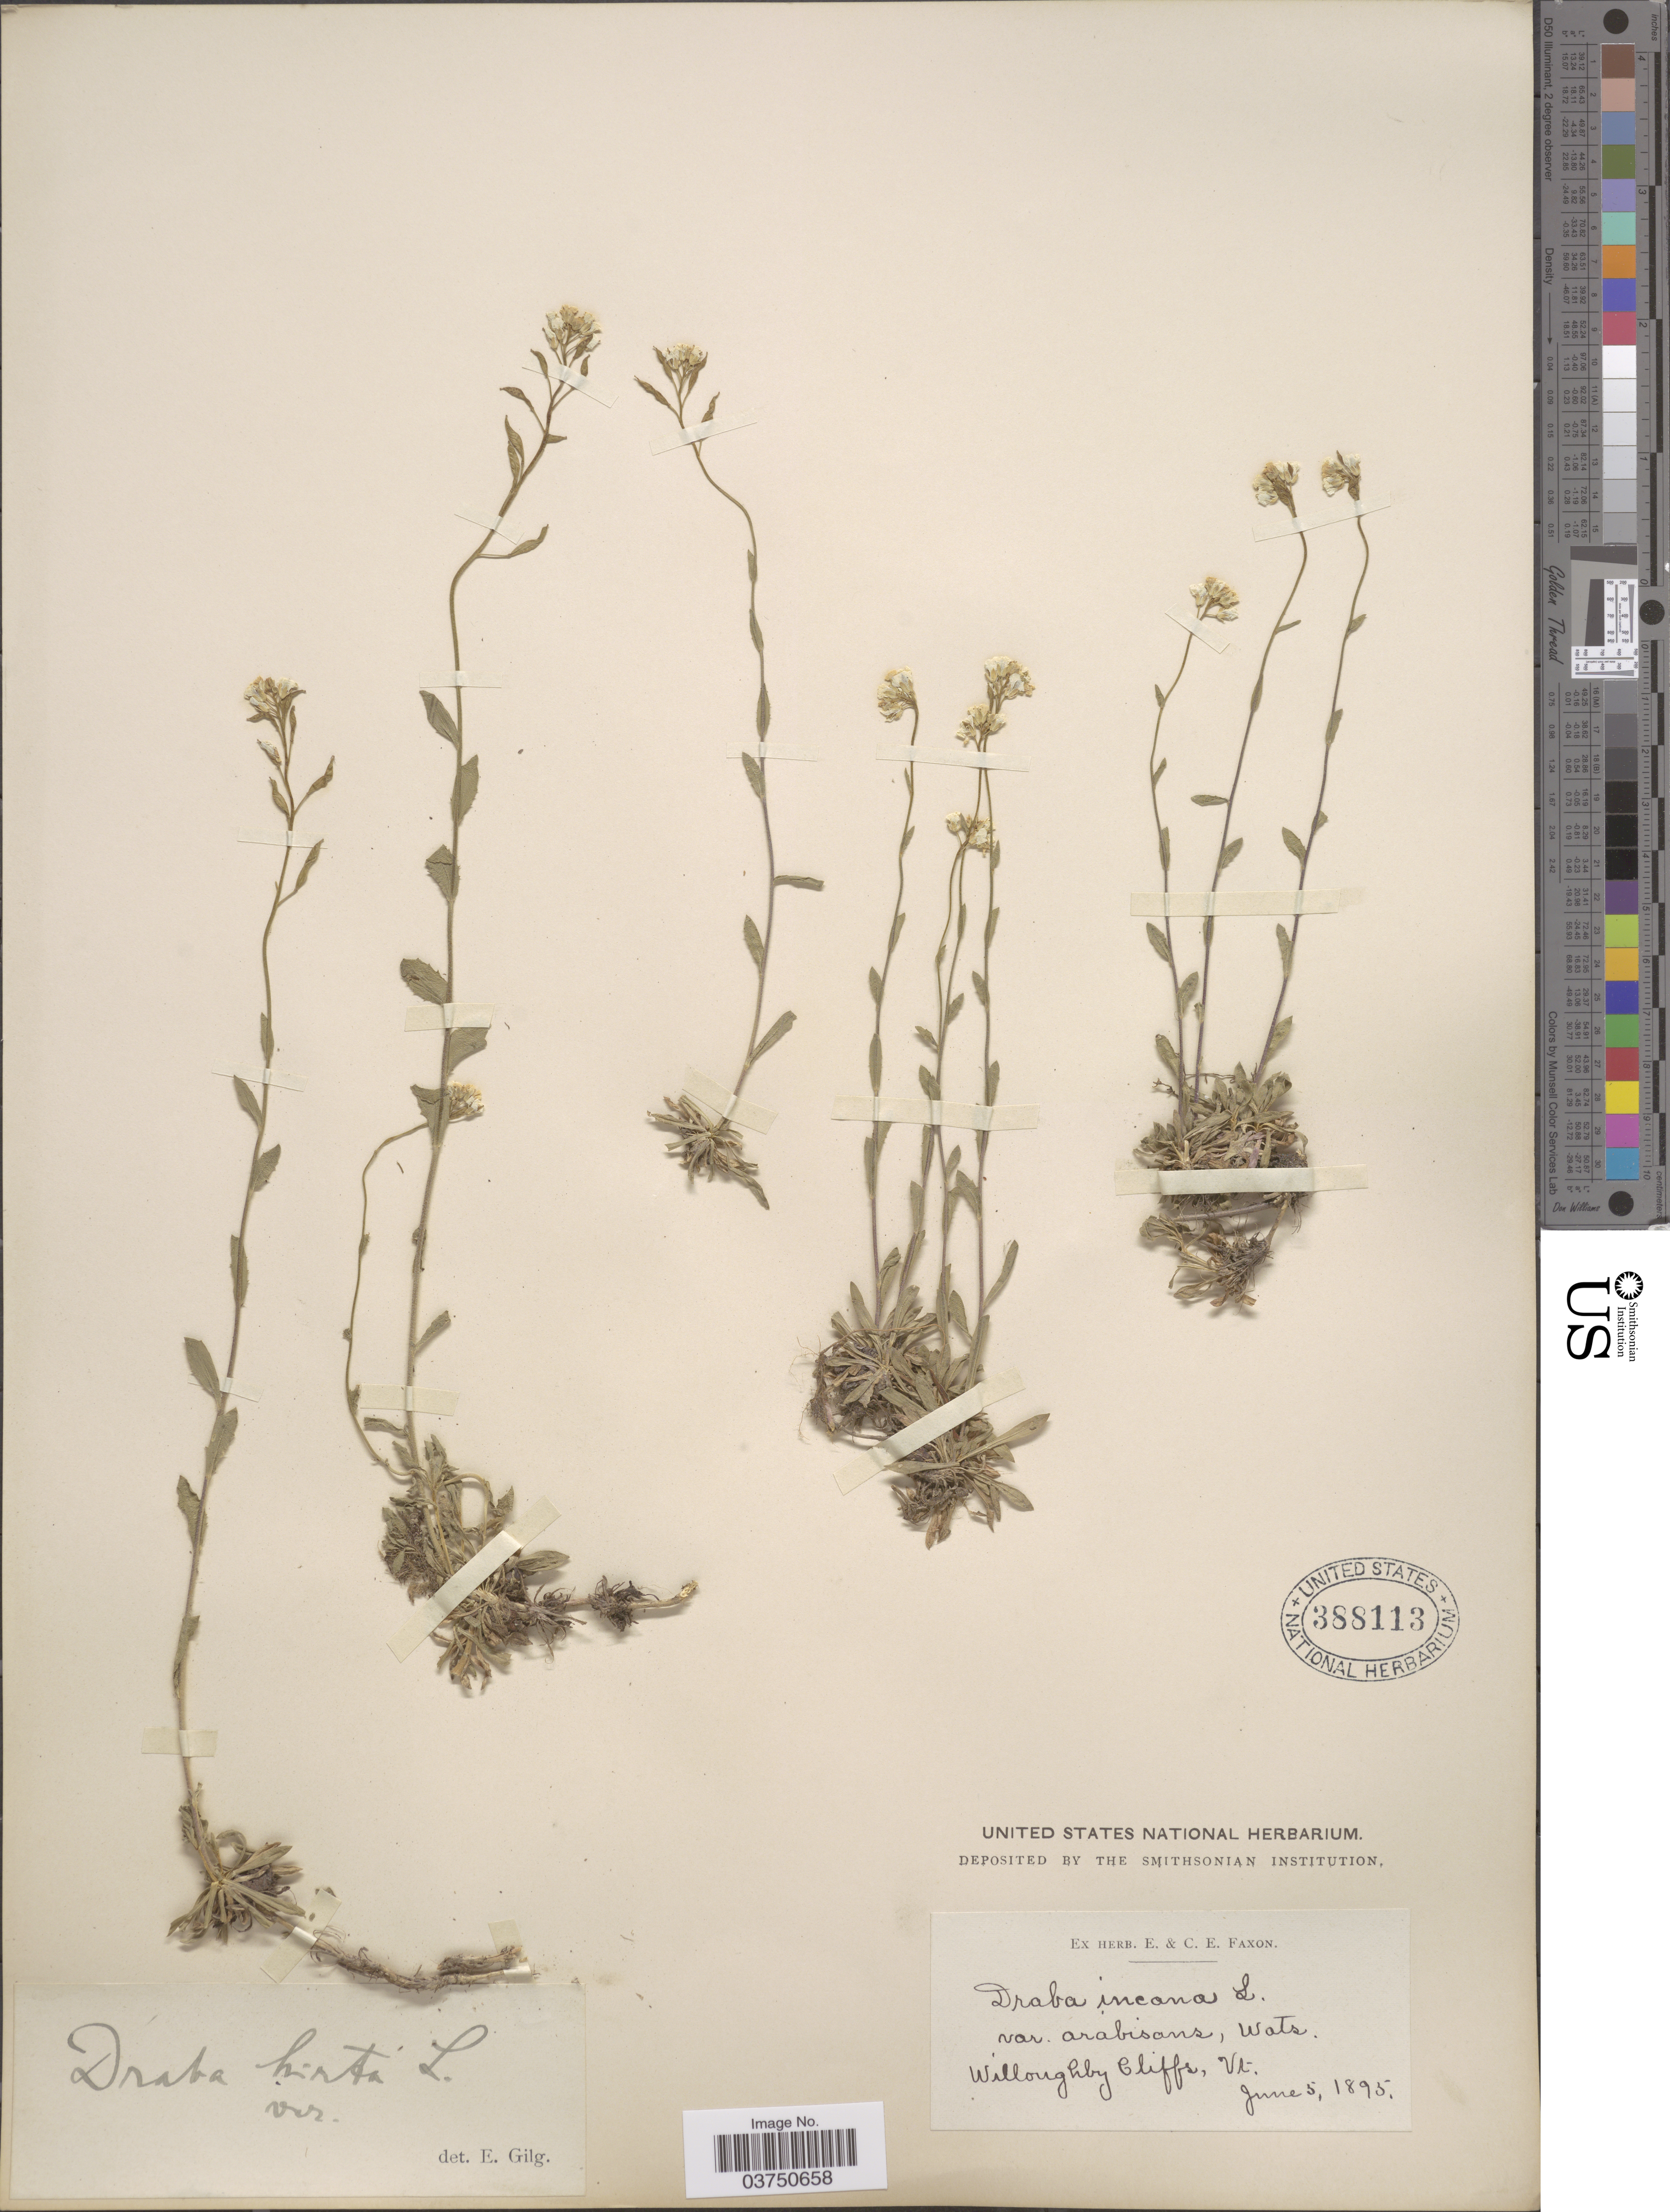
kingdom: Plantae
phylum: Tracheophyta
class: Magnoliopsida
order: Brassicales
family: Brassicaceae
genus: Draba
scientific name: Draba arabisans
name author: Michx.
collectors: ex herb. E. & C.E. Faxon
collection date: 1895-06-05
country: United States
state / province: Vermont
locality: Willoughby Cliffs.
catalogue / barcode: US 388113